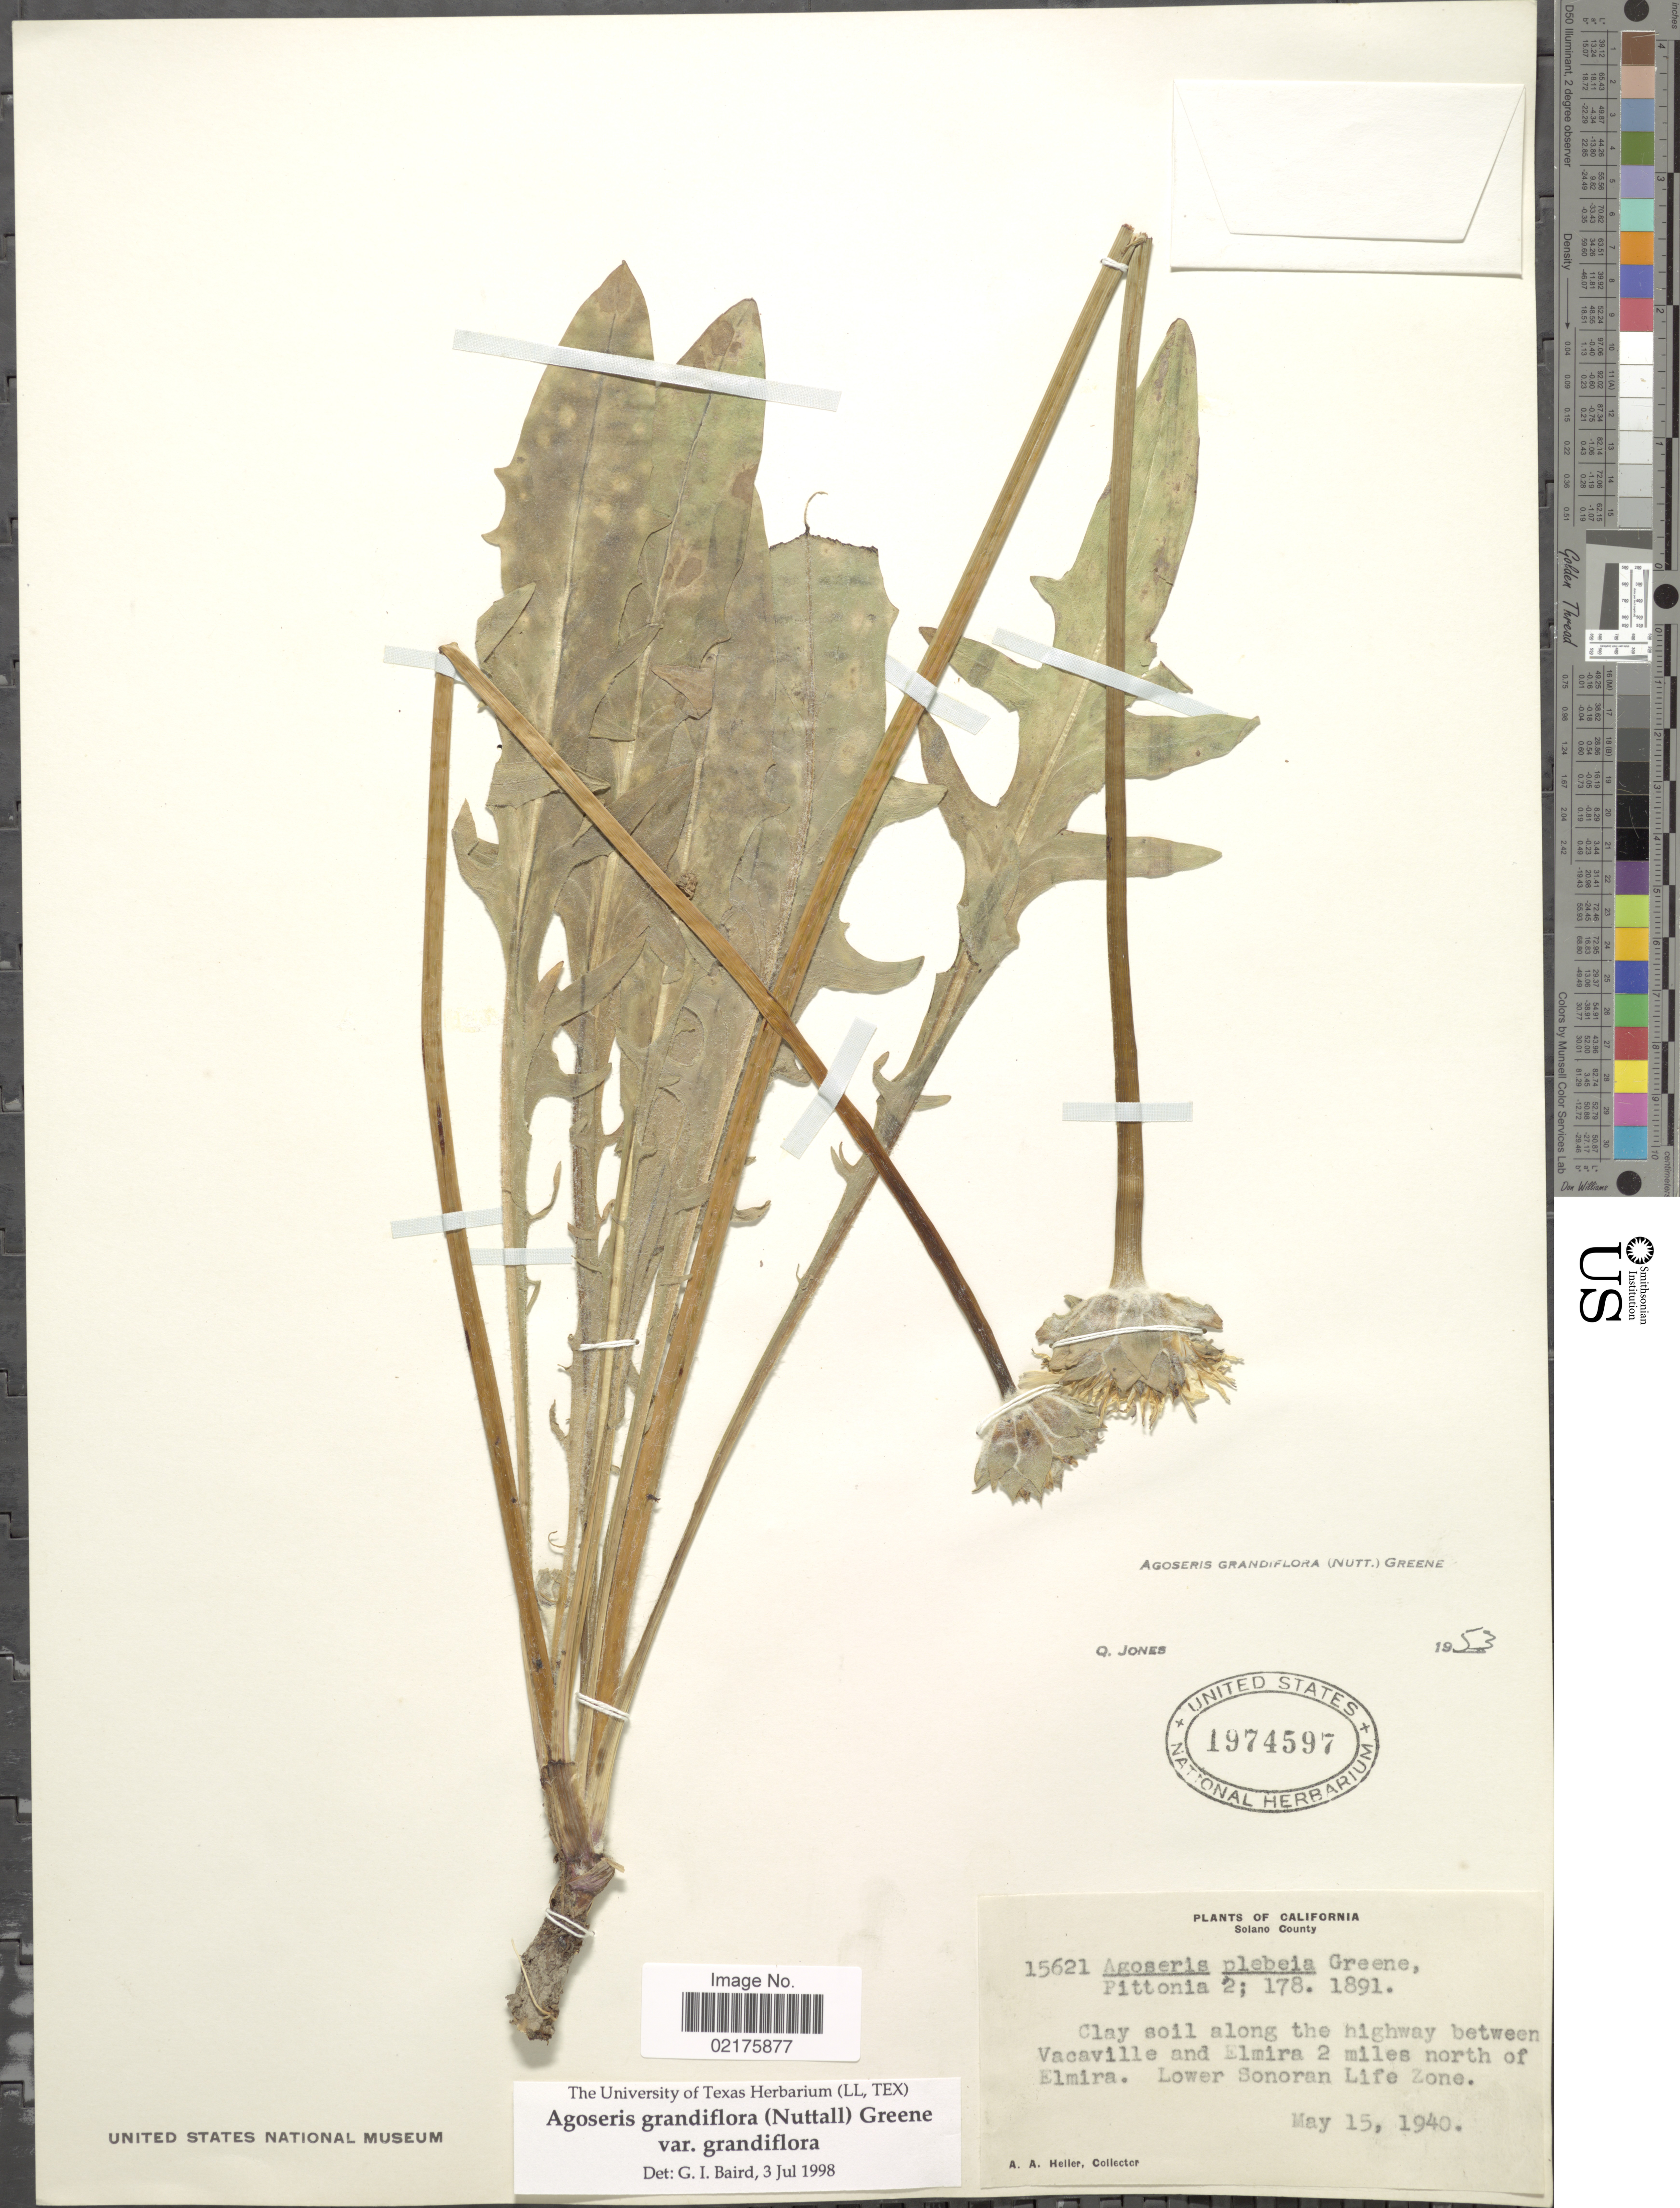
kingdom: Plantae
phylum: Tracheophyta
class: Magnoliopsida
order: Asterales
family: Asteraceae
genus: Agoseris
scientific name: Agoseris grandiflora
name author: (Nutt.) Greene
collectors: A. A. Heller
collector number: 15621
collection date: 1940-05-15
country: United States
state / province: California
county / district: Solano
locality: Solano County, Clay soil along the highway between Vacaville and Elmira 2 miles north of Elmira, Lower Sonoran Life Zone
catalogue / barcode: US 1974597